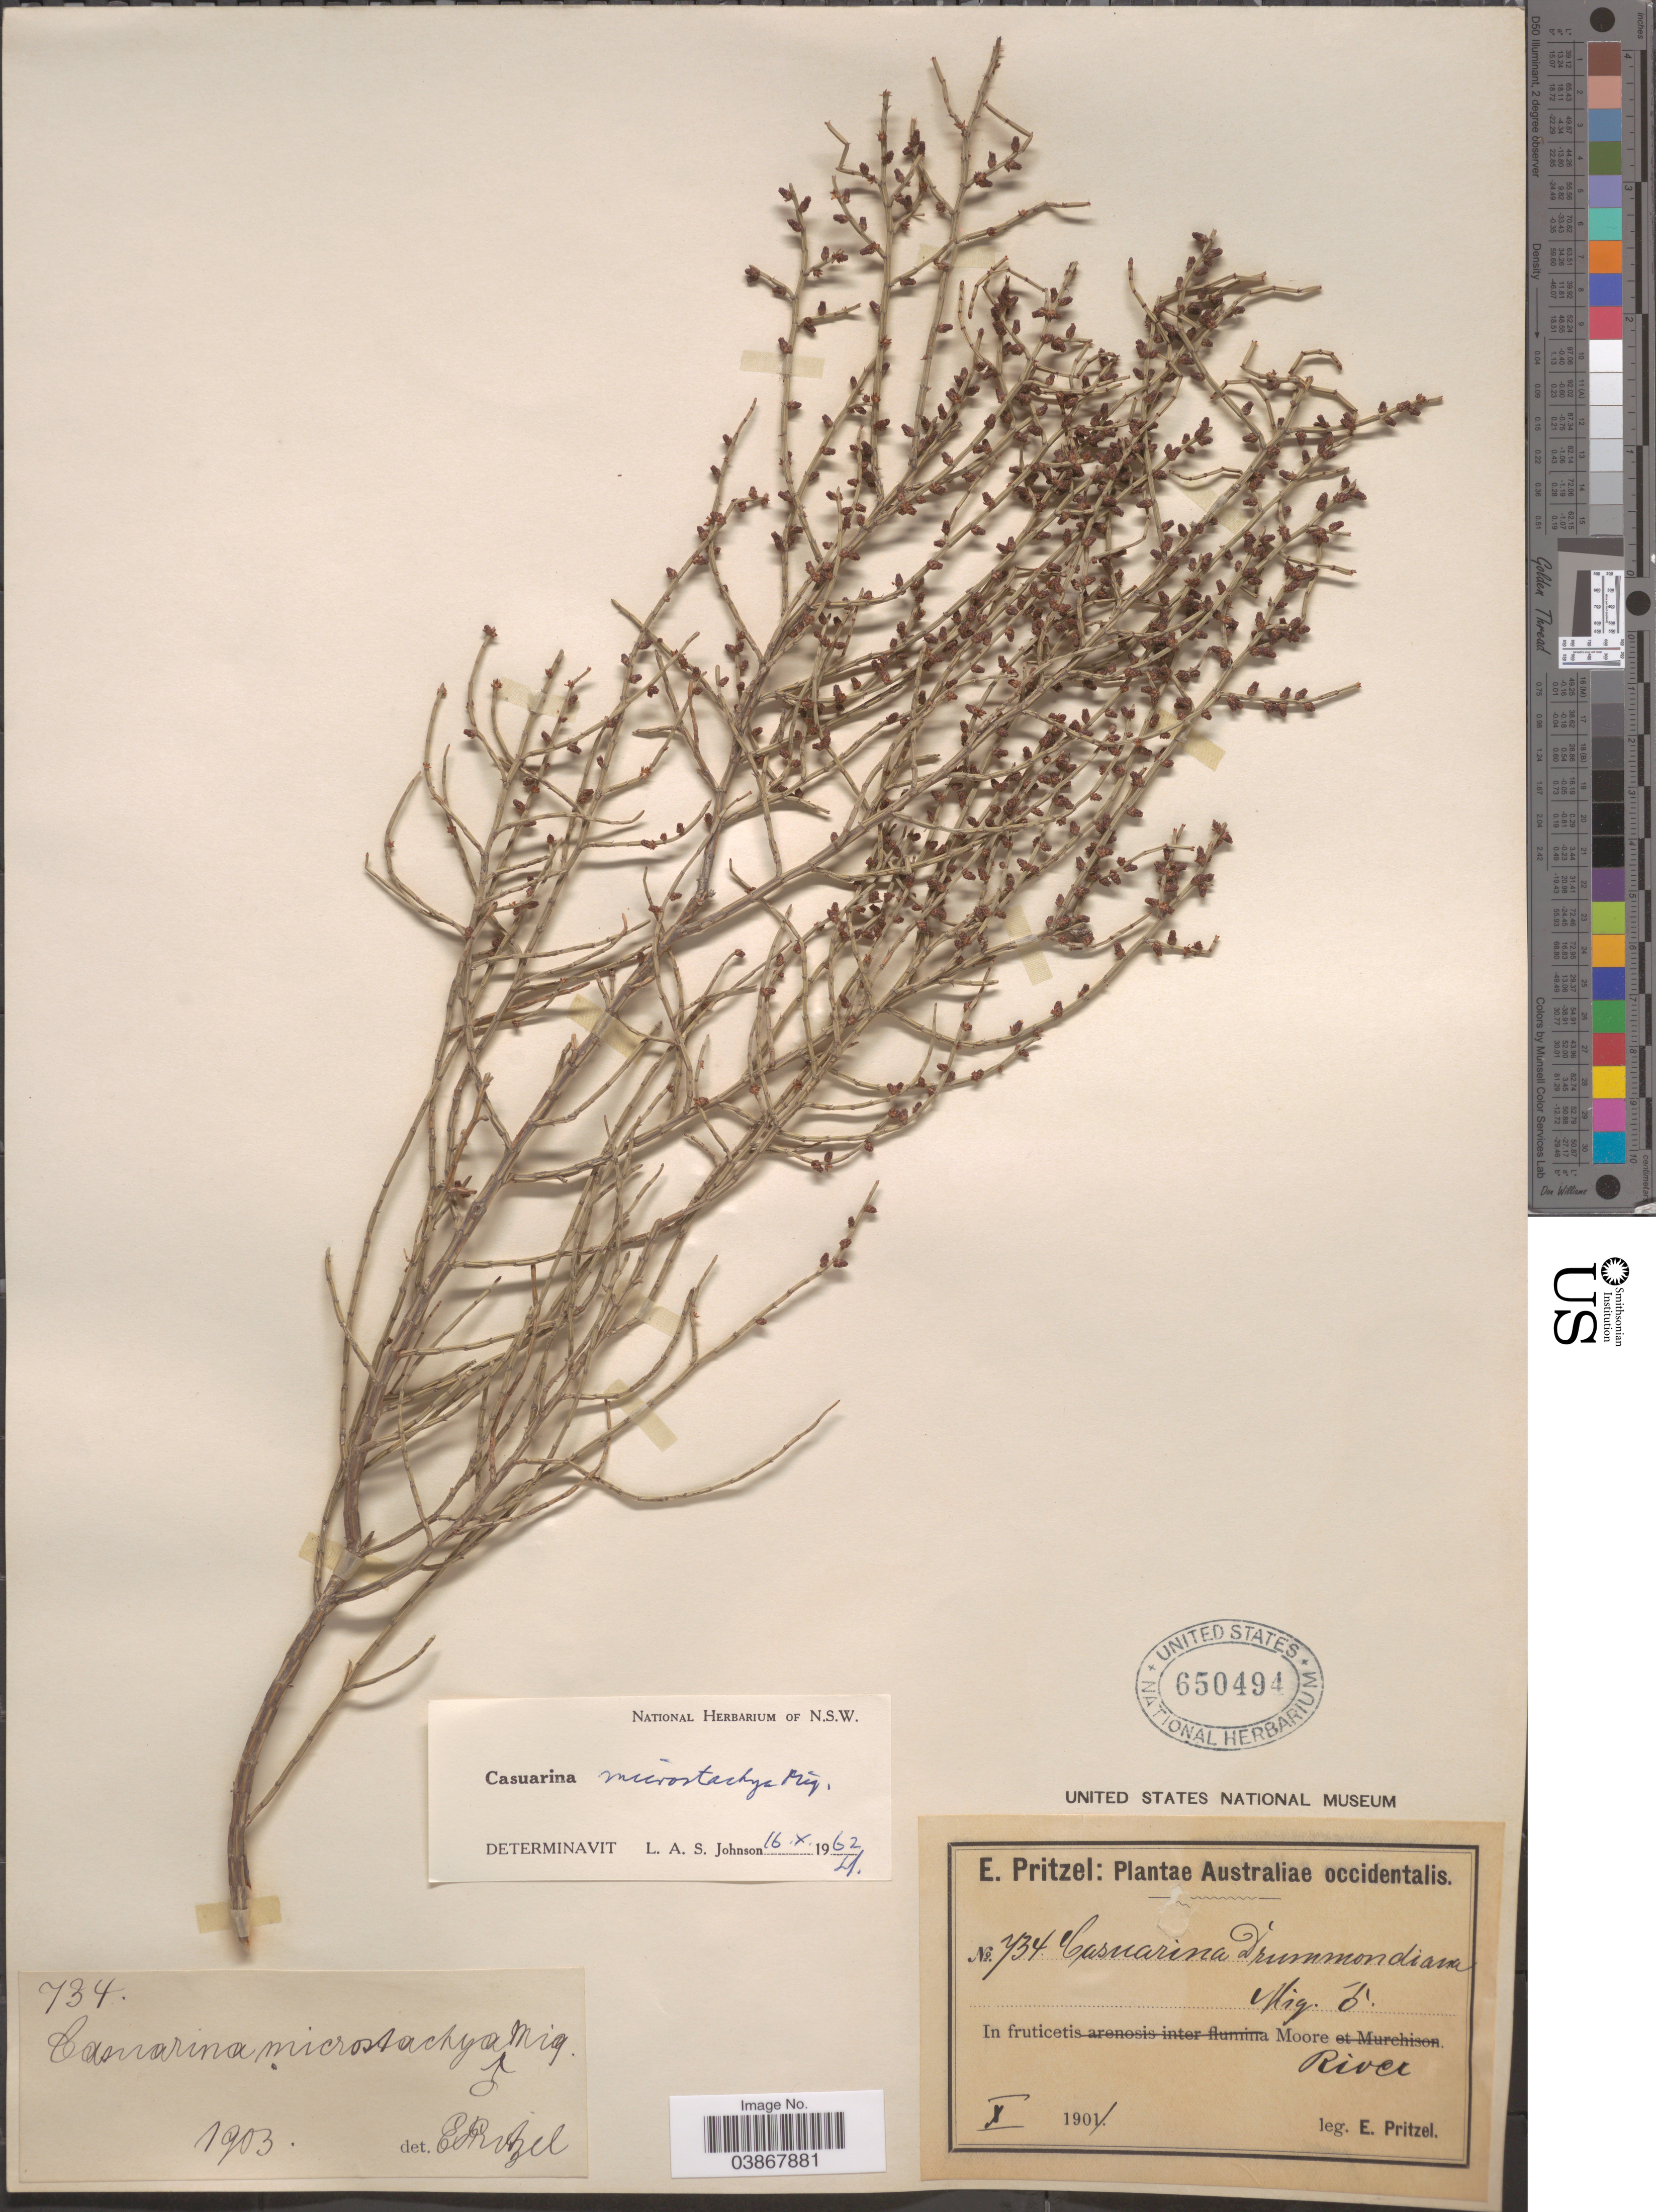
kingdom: Plantae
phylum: Tracheophyta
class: Magnoliopsida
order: Fagales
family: Casuarinaceae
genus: Casuarina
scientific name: Casuarina microstachya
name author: Miq.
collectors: E. G. Pritzel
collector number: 734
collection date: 1901-10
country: Australia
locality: Australiae occidentalis. In fruticetis Moore River.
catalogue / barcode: US 650494